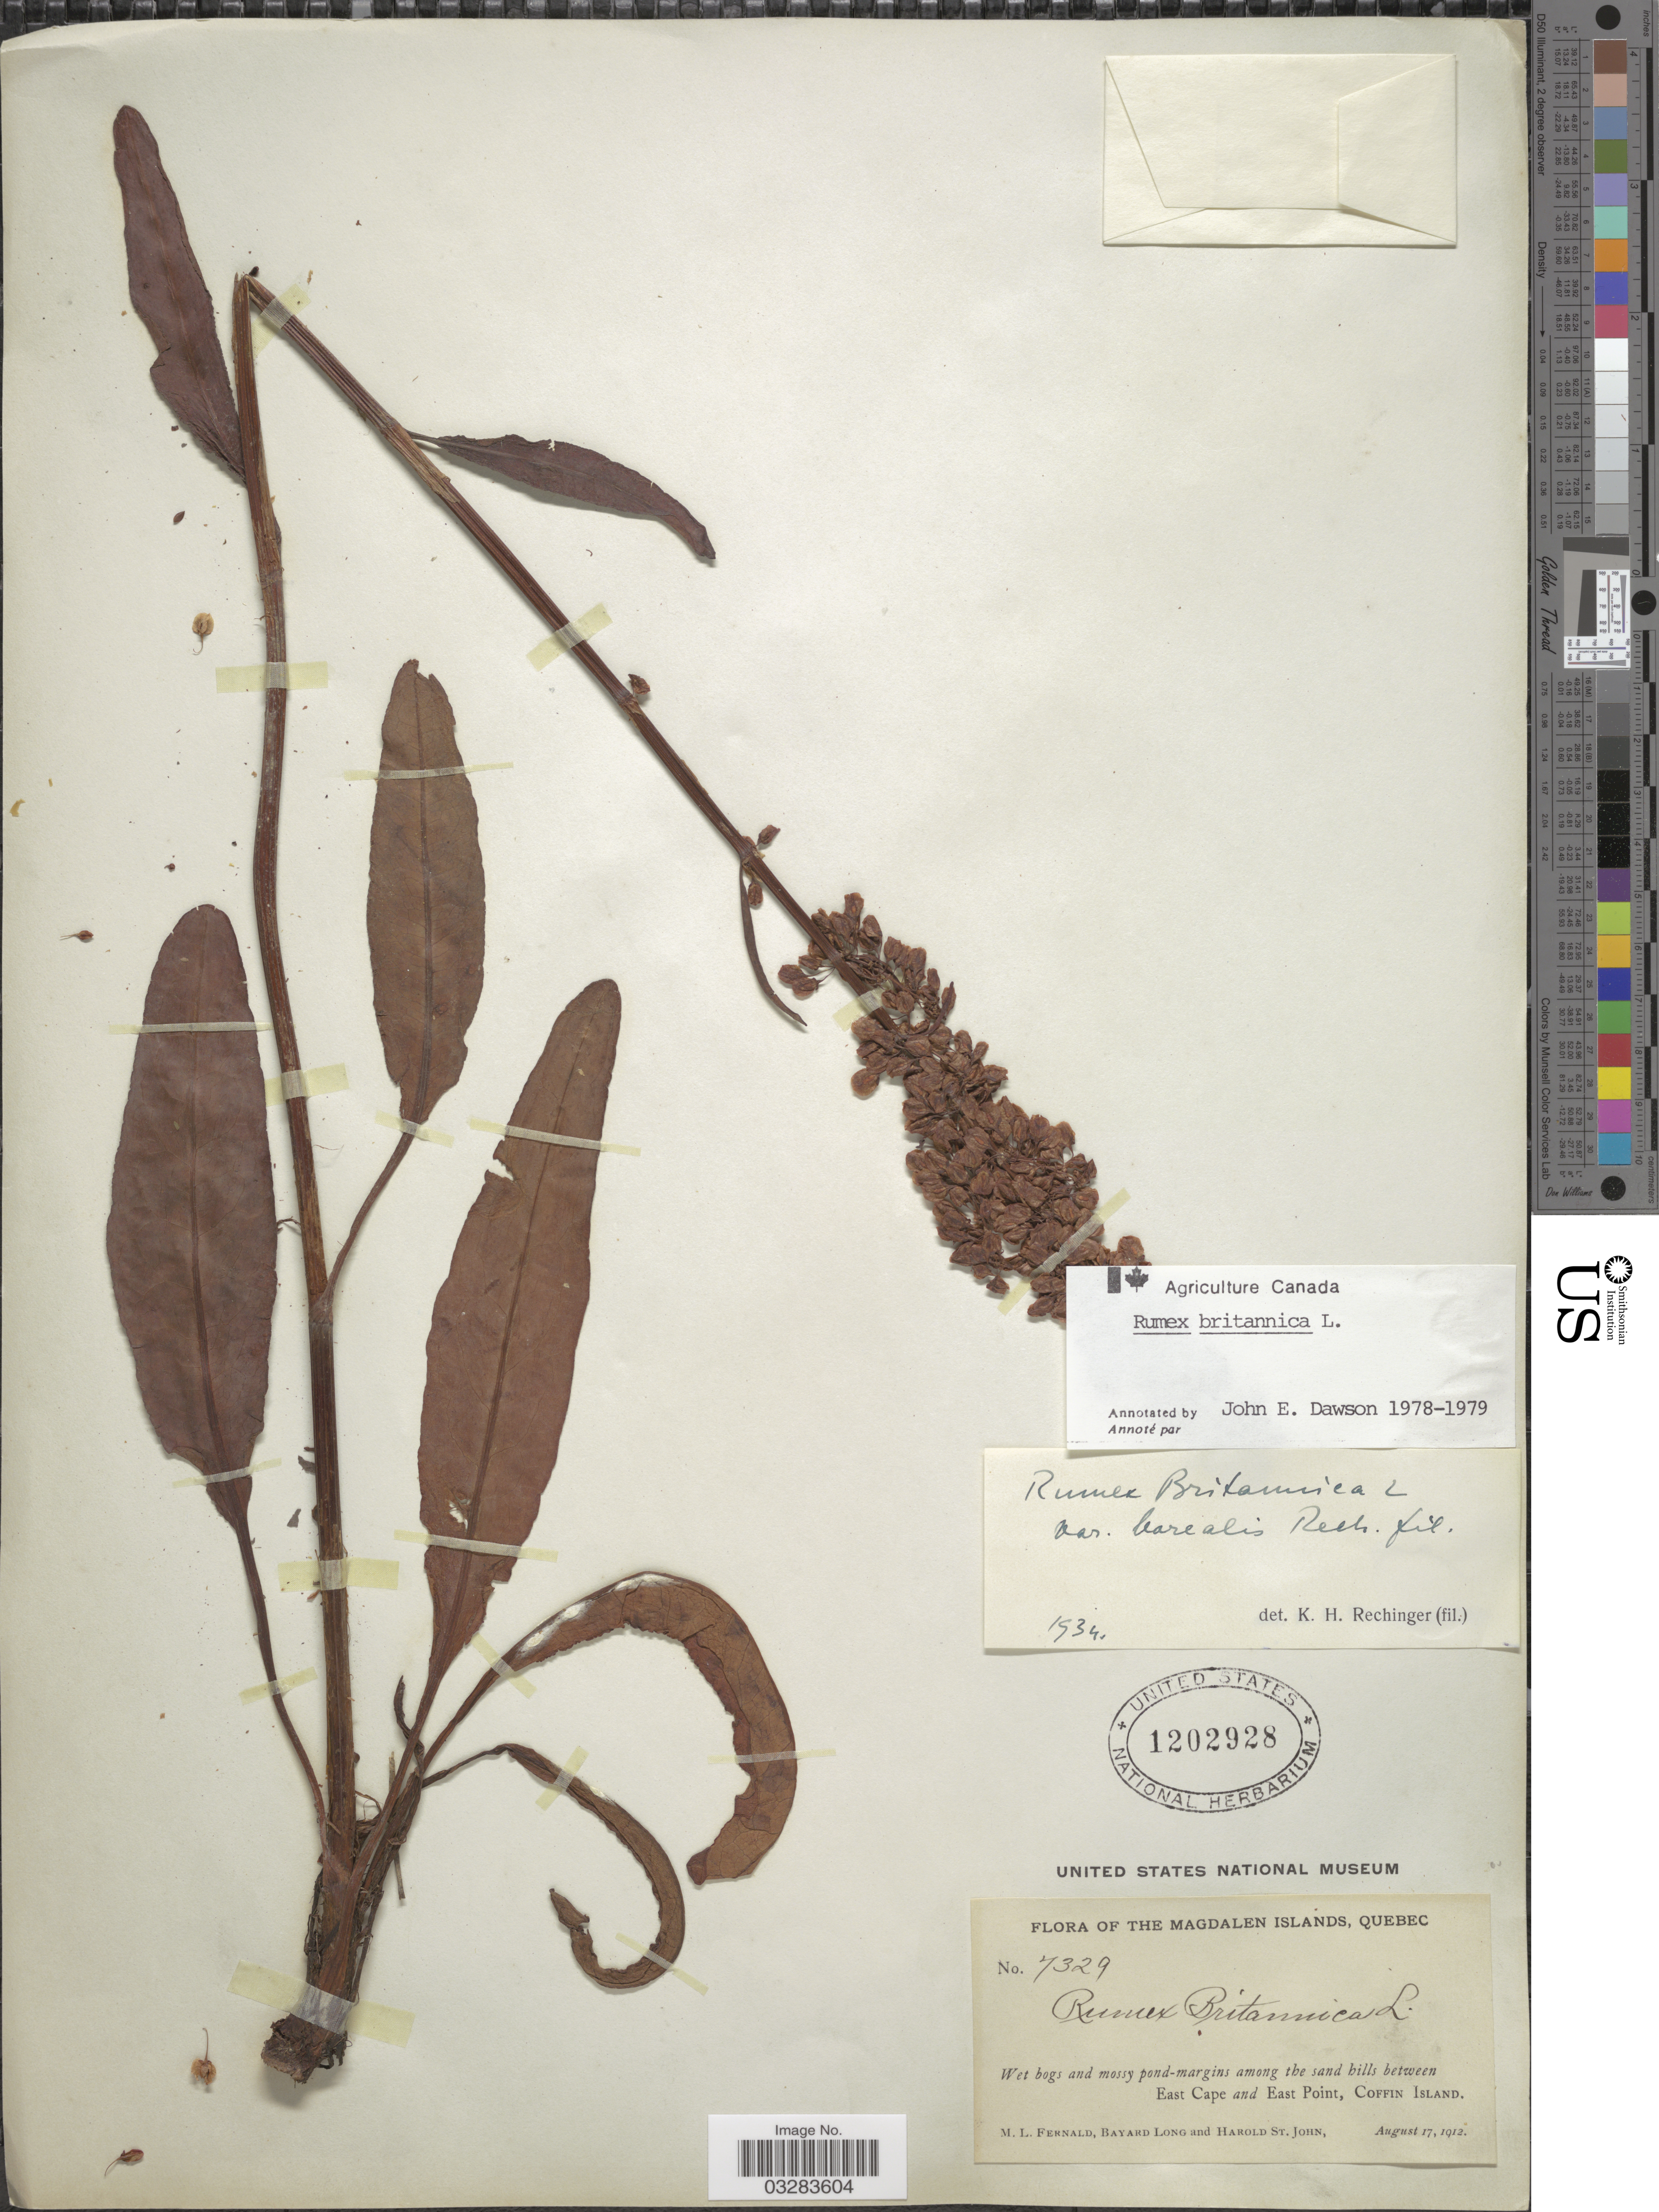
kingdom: Plantae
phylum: Tracheophyta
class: Magnoliopsida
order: Caryophyllales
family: Polygonaceae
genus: Rumex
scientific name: Rumex britannica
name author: L.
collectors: M. L. Fernald, B. Long & H. St. John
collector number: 7329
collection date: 1912-08-17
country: Canada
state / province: Quebec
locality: Magdalen Islands. Between East Cape and East Point, Coffin Island.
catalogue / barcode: US 1202928